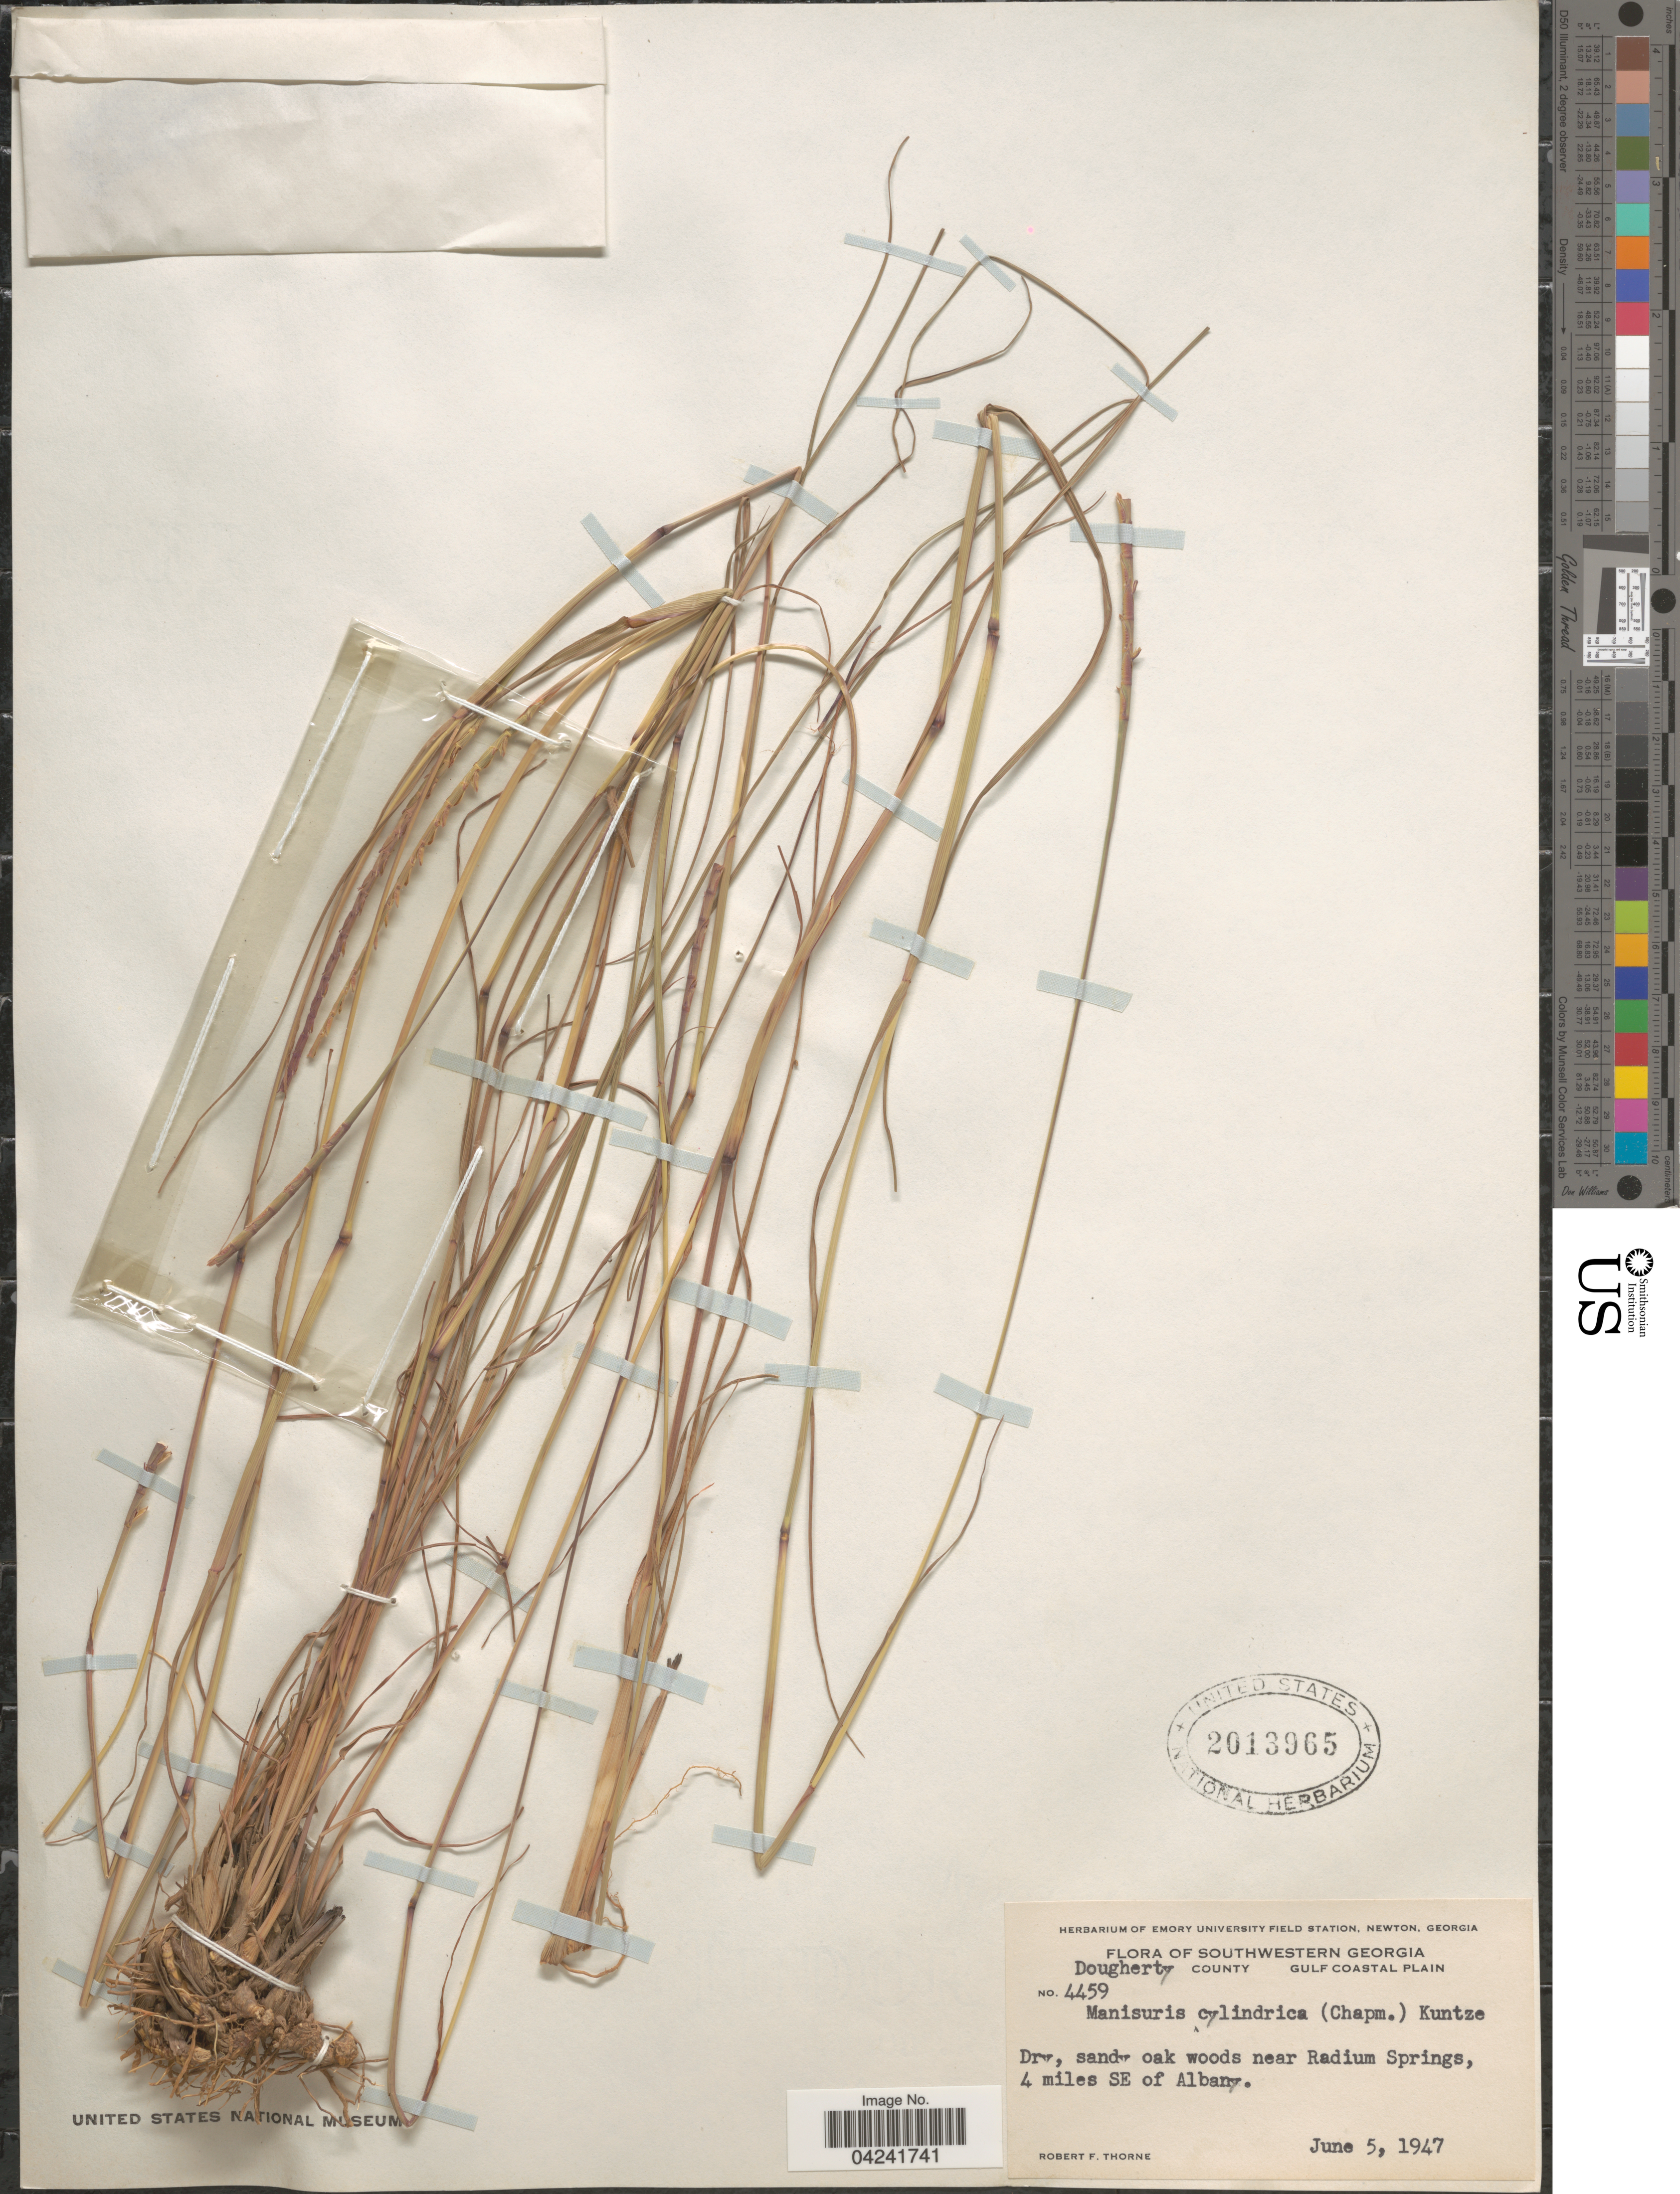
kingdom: Plantae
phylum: Tracheophyta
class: Liliopsida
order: Poales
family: Poaceae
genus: Mnesithea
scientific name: Mnesithea cylindrica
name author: (Michx.) de Koning & Sosef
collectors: R. F. Thorne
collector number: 4459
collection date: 1947-06-05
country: United States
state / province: Georgia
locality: Southwestern Georgia. Dougherty County. Gulf Coastal Plain. Dry, sandy oak woods near Radium Springs, 4 miles SE of Albany.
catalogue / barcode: US 2013965